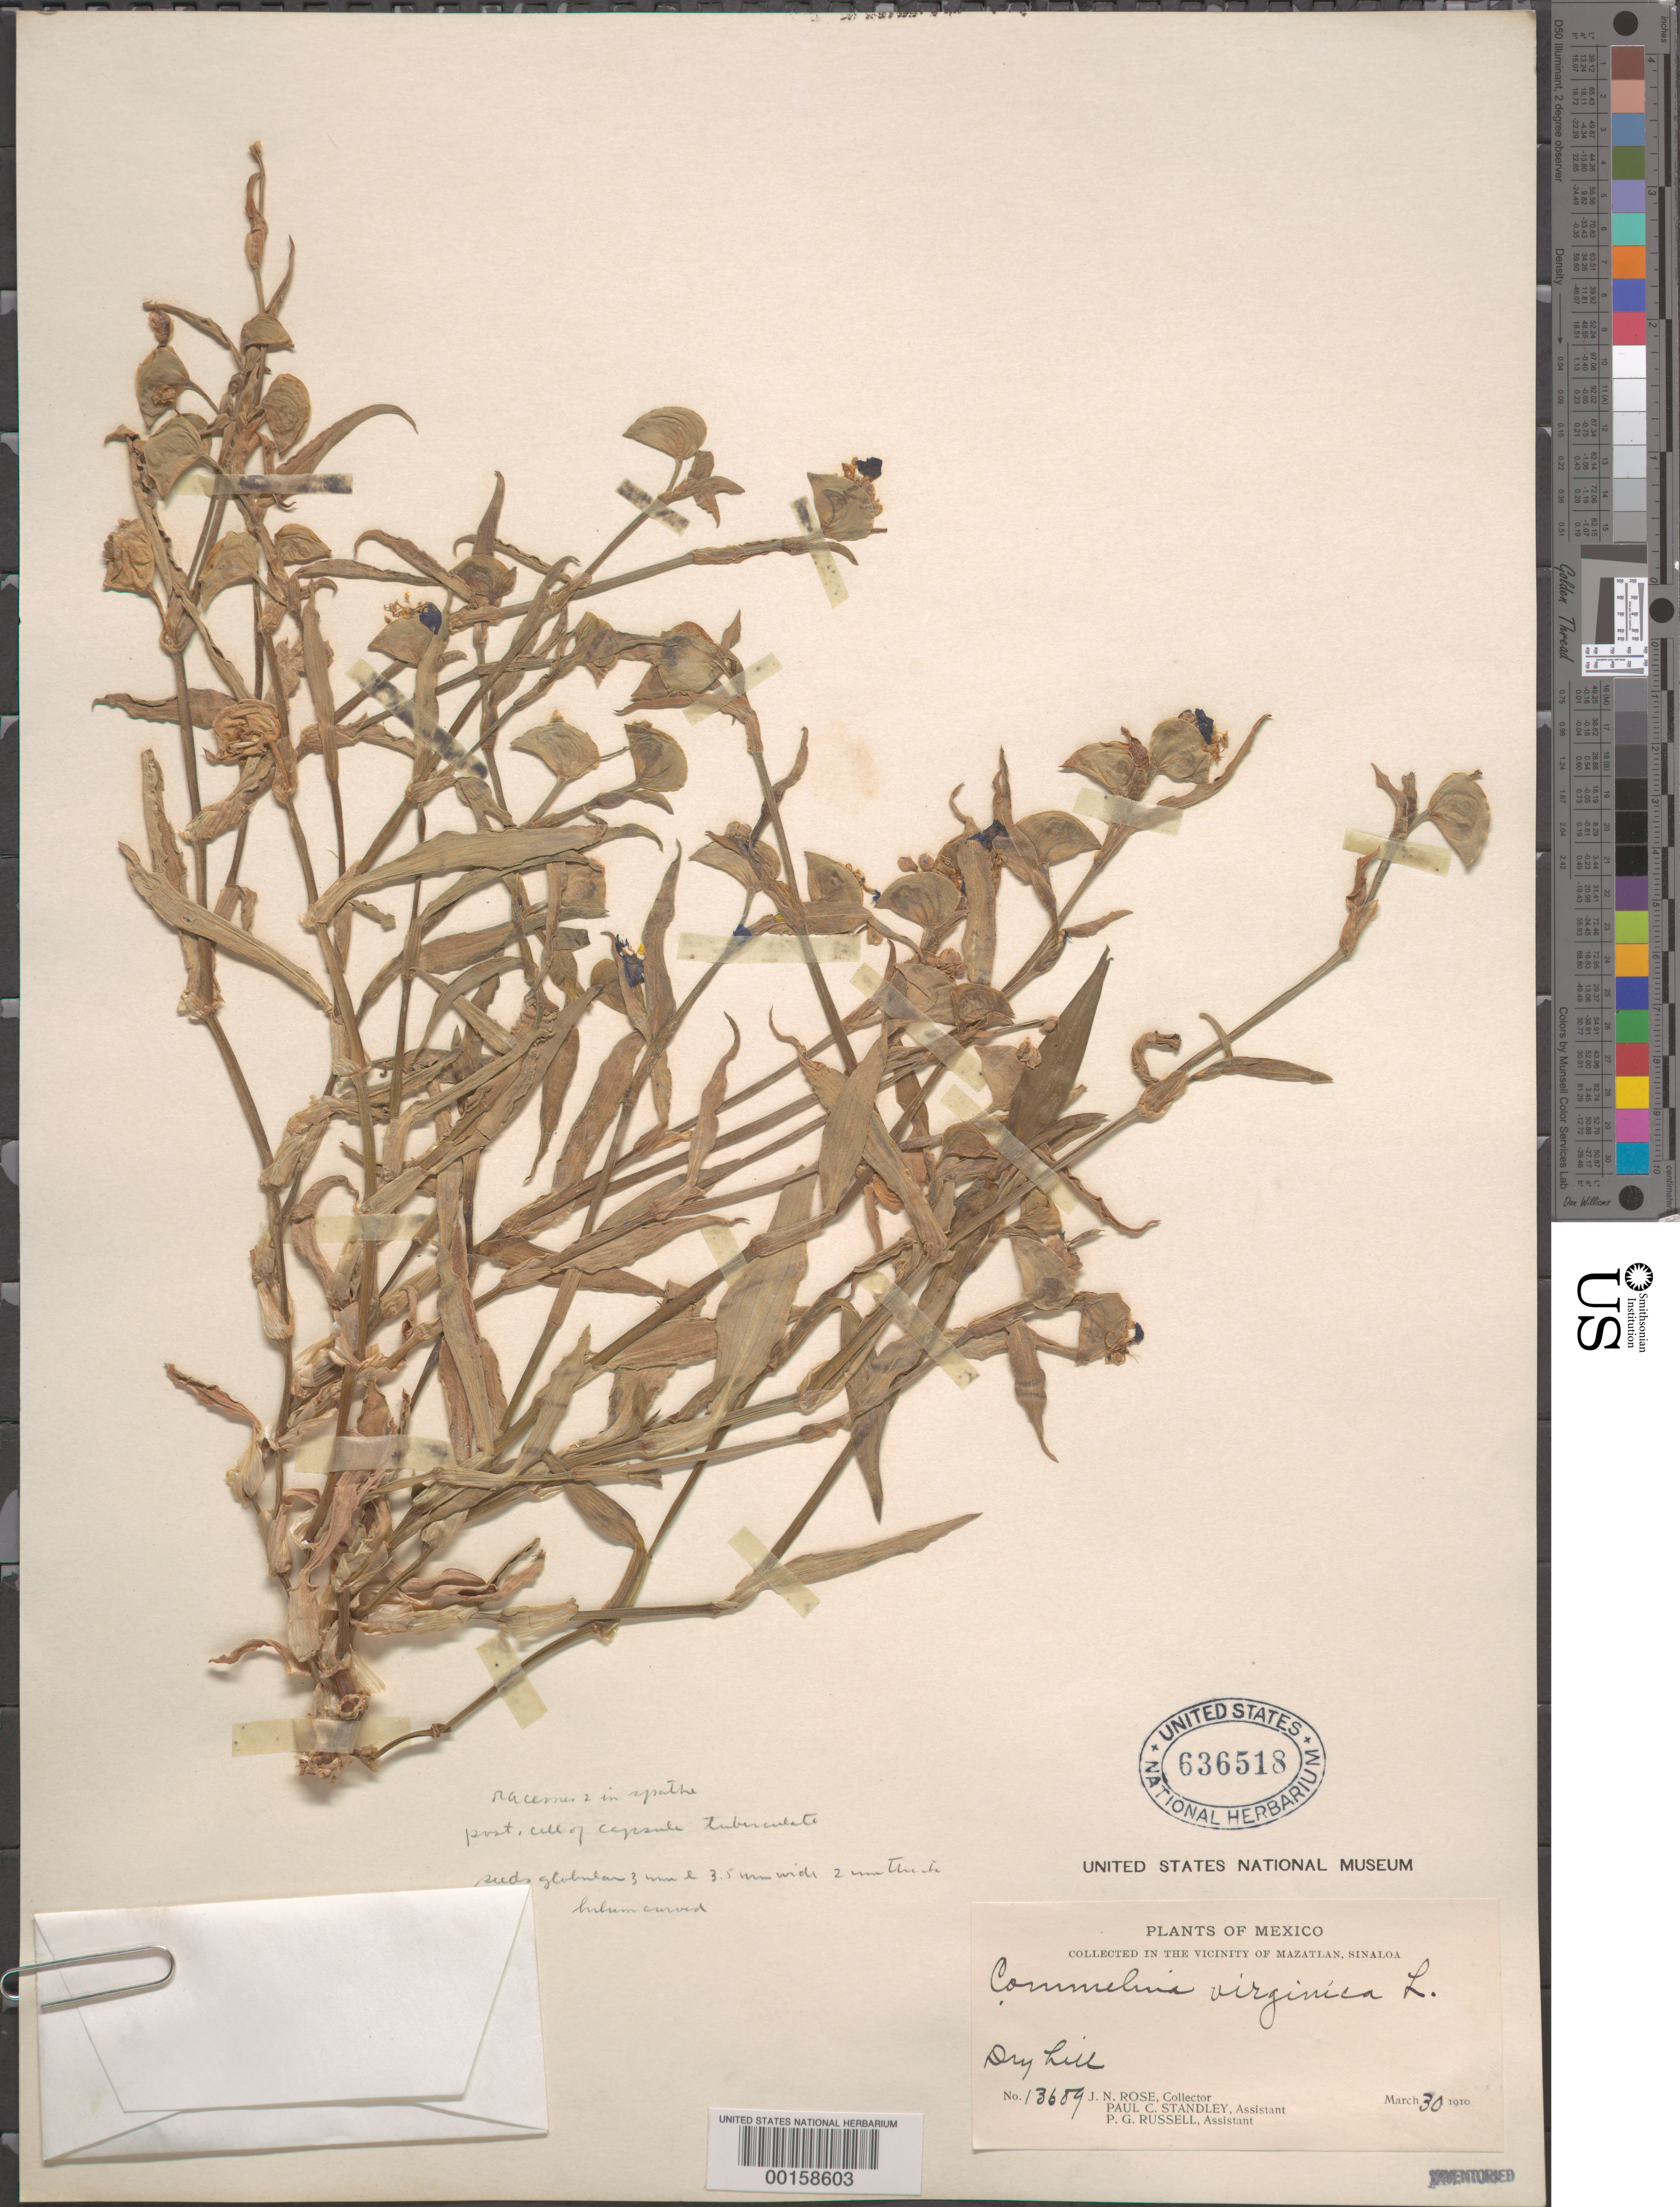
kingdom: Plantae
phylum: Tracheophyta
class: Liliopsida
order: Commelinales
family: Commelinaceae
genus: Commelina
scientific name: Commelina erecta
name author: L.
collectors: J. N. Rose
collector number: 13609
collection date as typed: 30 Mar 1910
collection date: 1910-03-30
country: Mexico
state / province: Sinaloa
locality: Mazatlan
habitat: Dry soil; hill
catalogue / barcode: US 636518